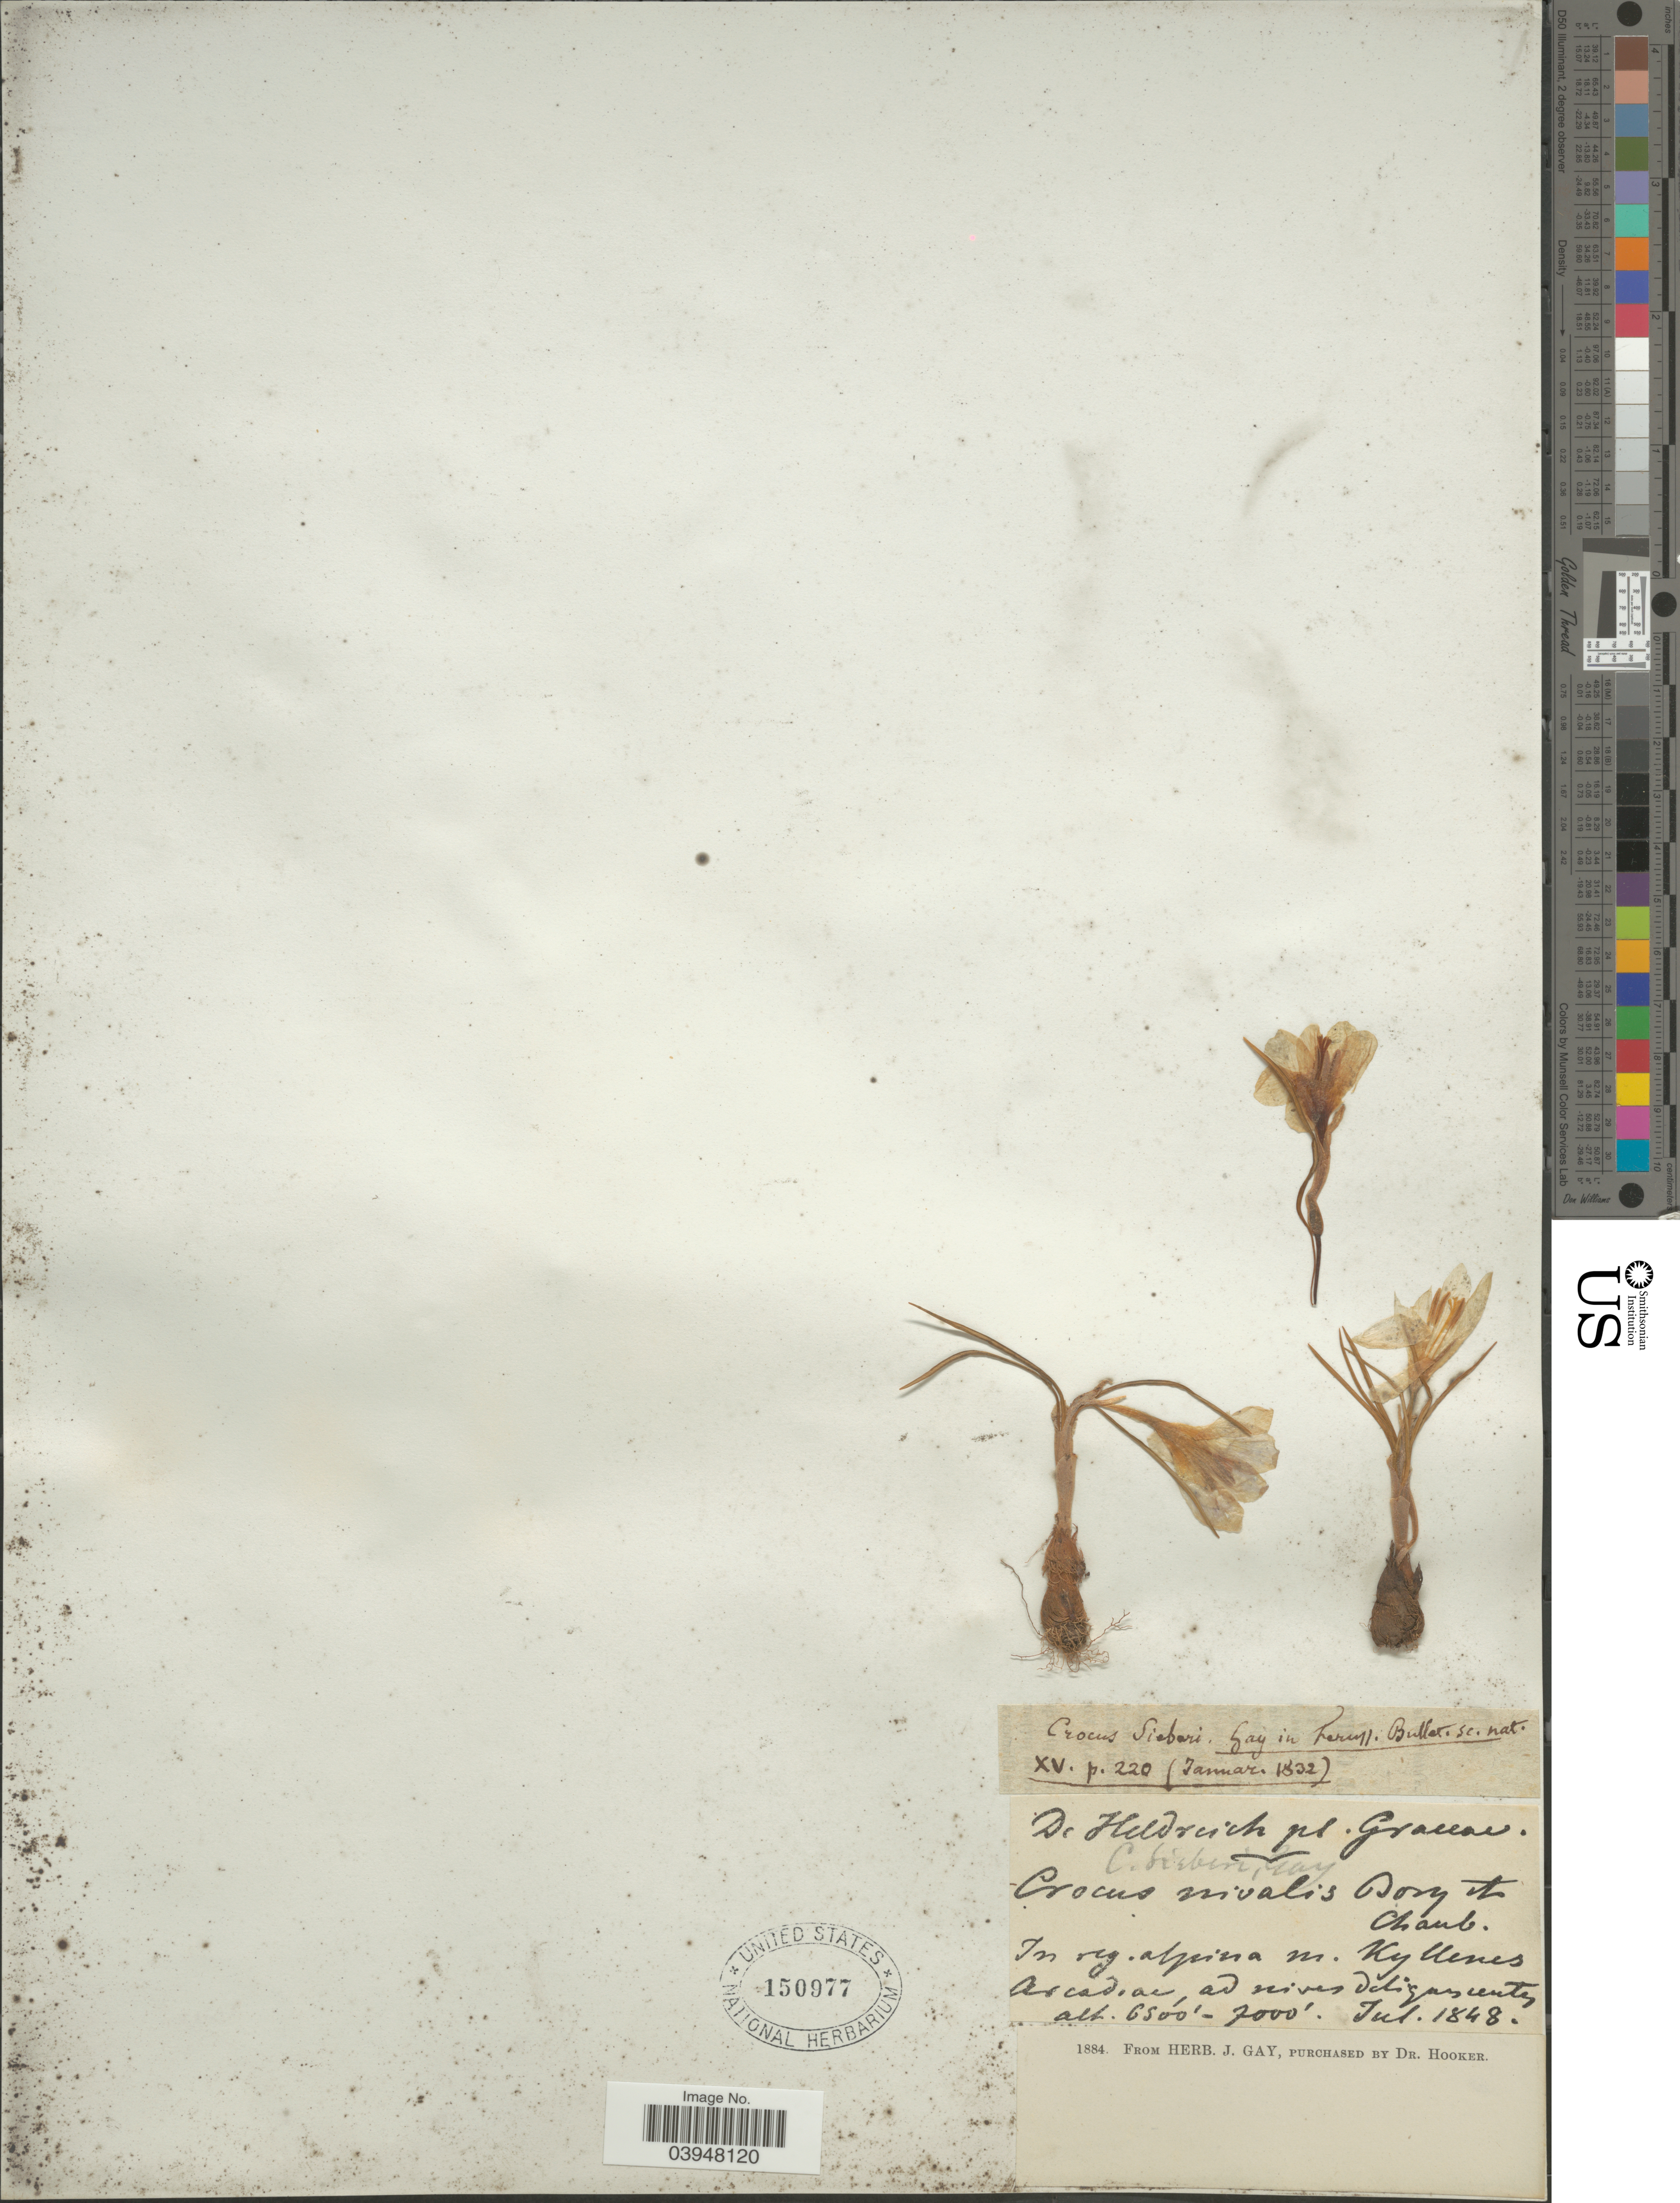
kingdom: Plantae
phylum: Tracheophyta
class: Liliopsida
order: Asparagales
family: Iridaceae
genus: Crocus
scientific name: Crocus sieberi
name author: J. Gay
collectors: -. De Heldreich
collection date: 1848-07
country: Greece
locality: In reg. alpina m. Kyllenes Arcadiae.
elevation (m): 1981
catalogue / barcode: US 150977